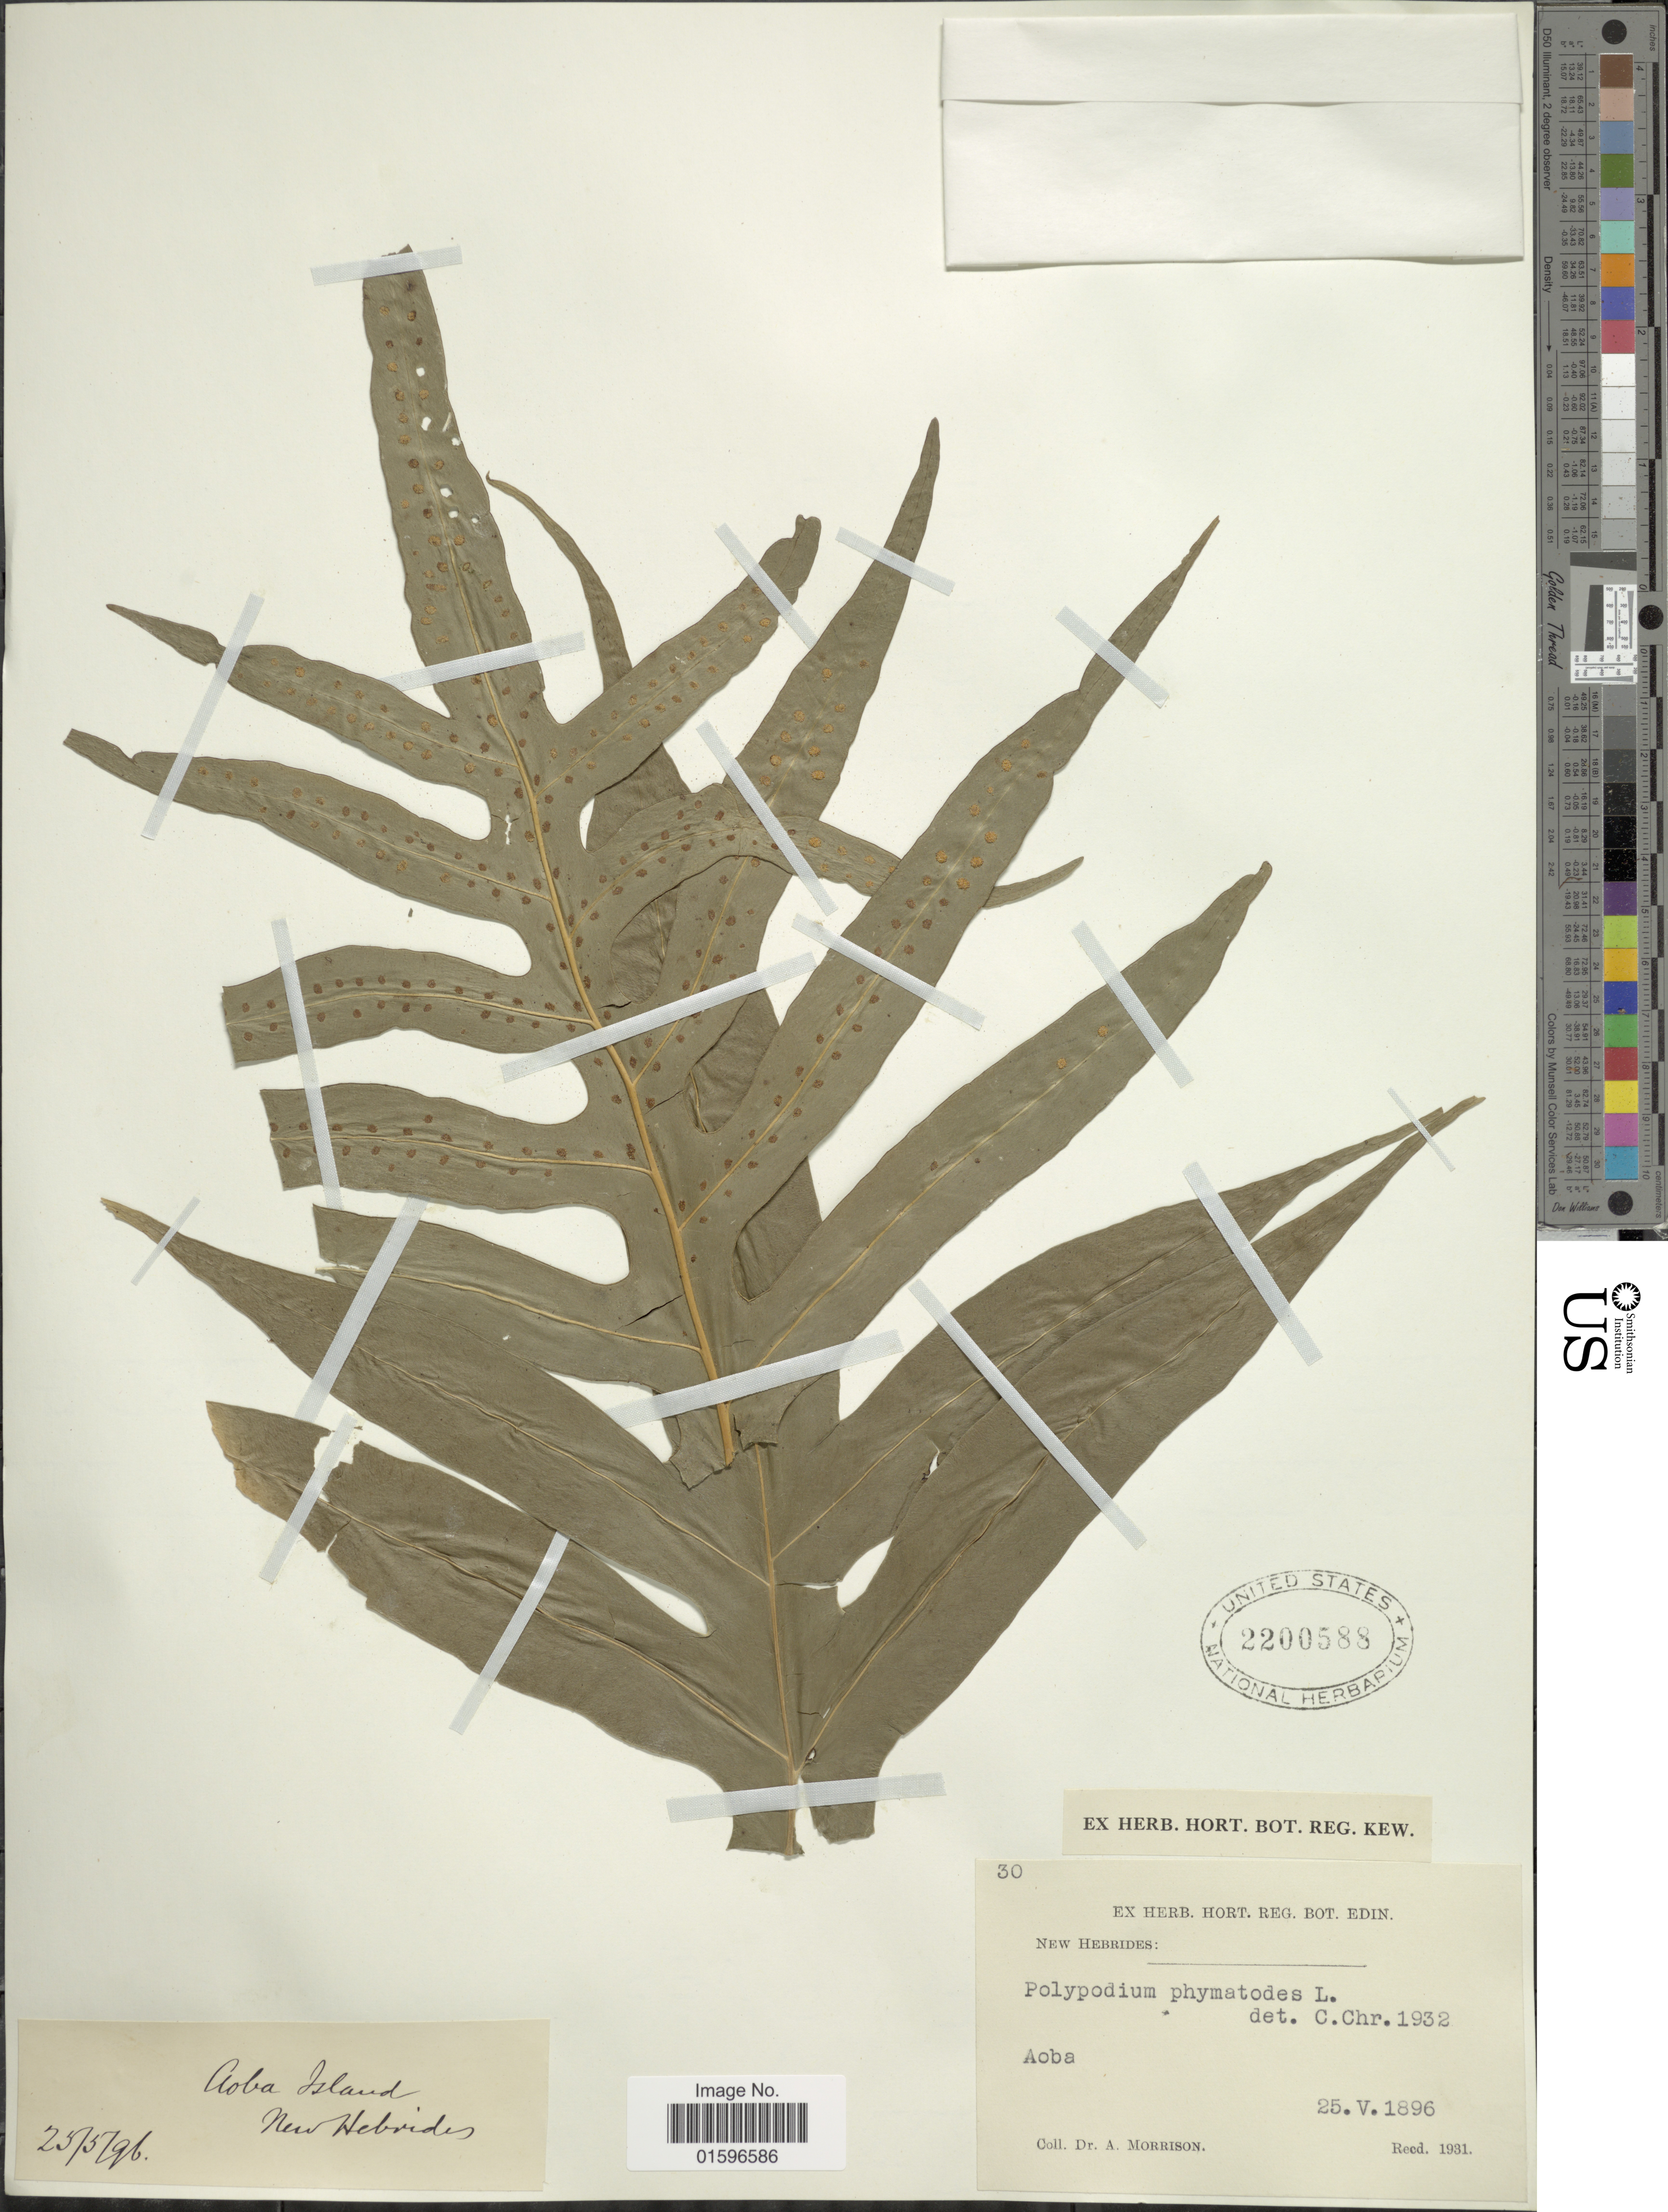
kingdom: Plantae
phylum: Tracheophyta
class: Polypodiopsida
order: Polypodiales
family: Polypodiaceae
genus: Polypodium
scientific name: Polypodium scolopendria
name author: Burm. f.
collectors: A. Morrison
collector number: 30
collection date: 1896-05-25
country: Vanuatu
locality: New Hibrides, Aoba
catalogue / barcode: US 2200588